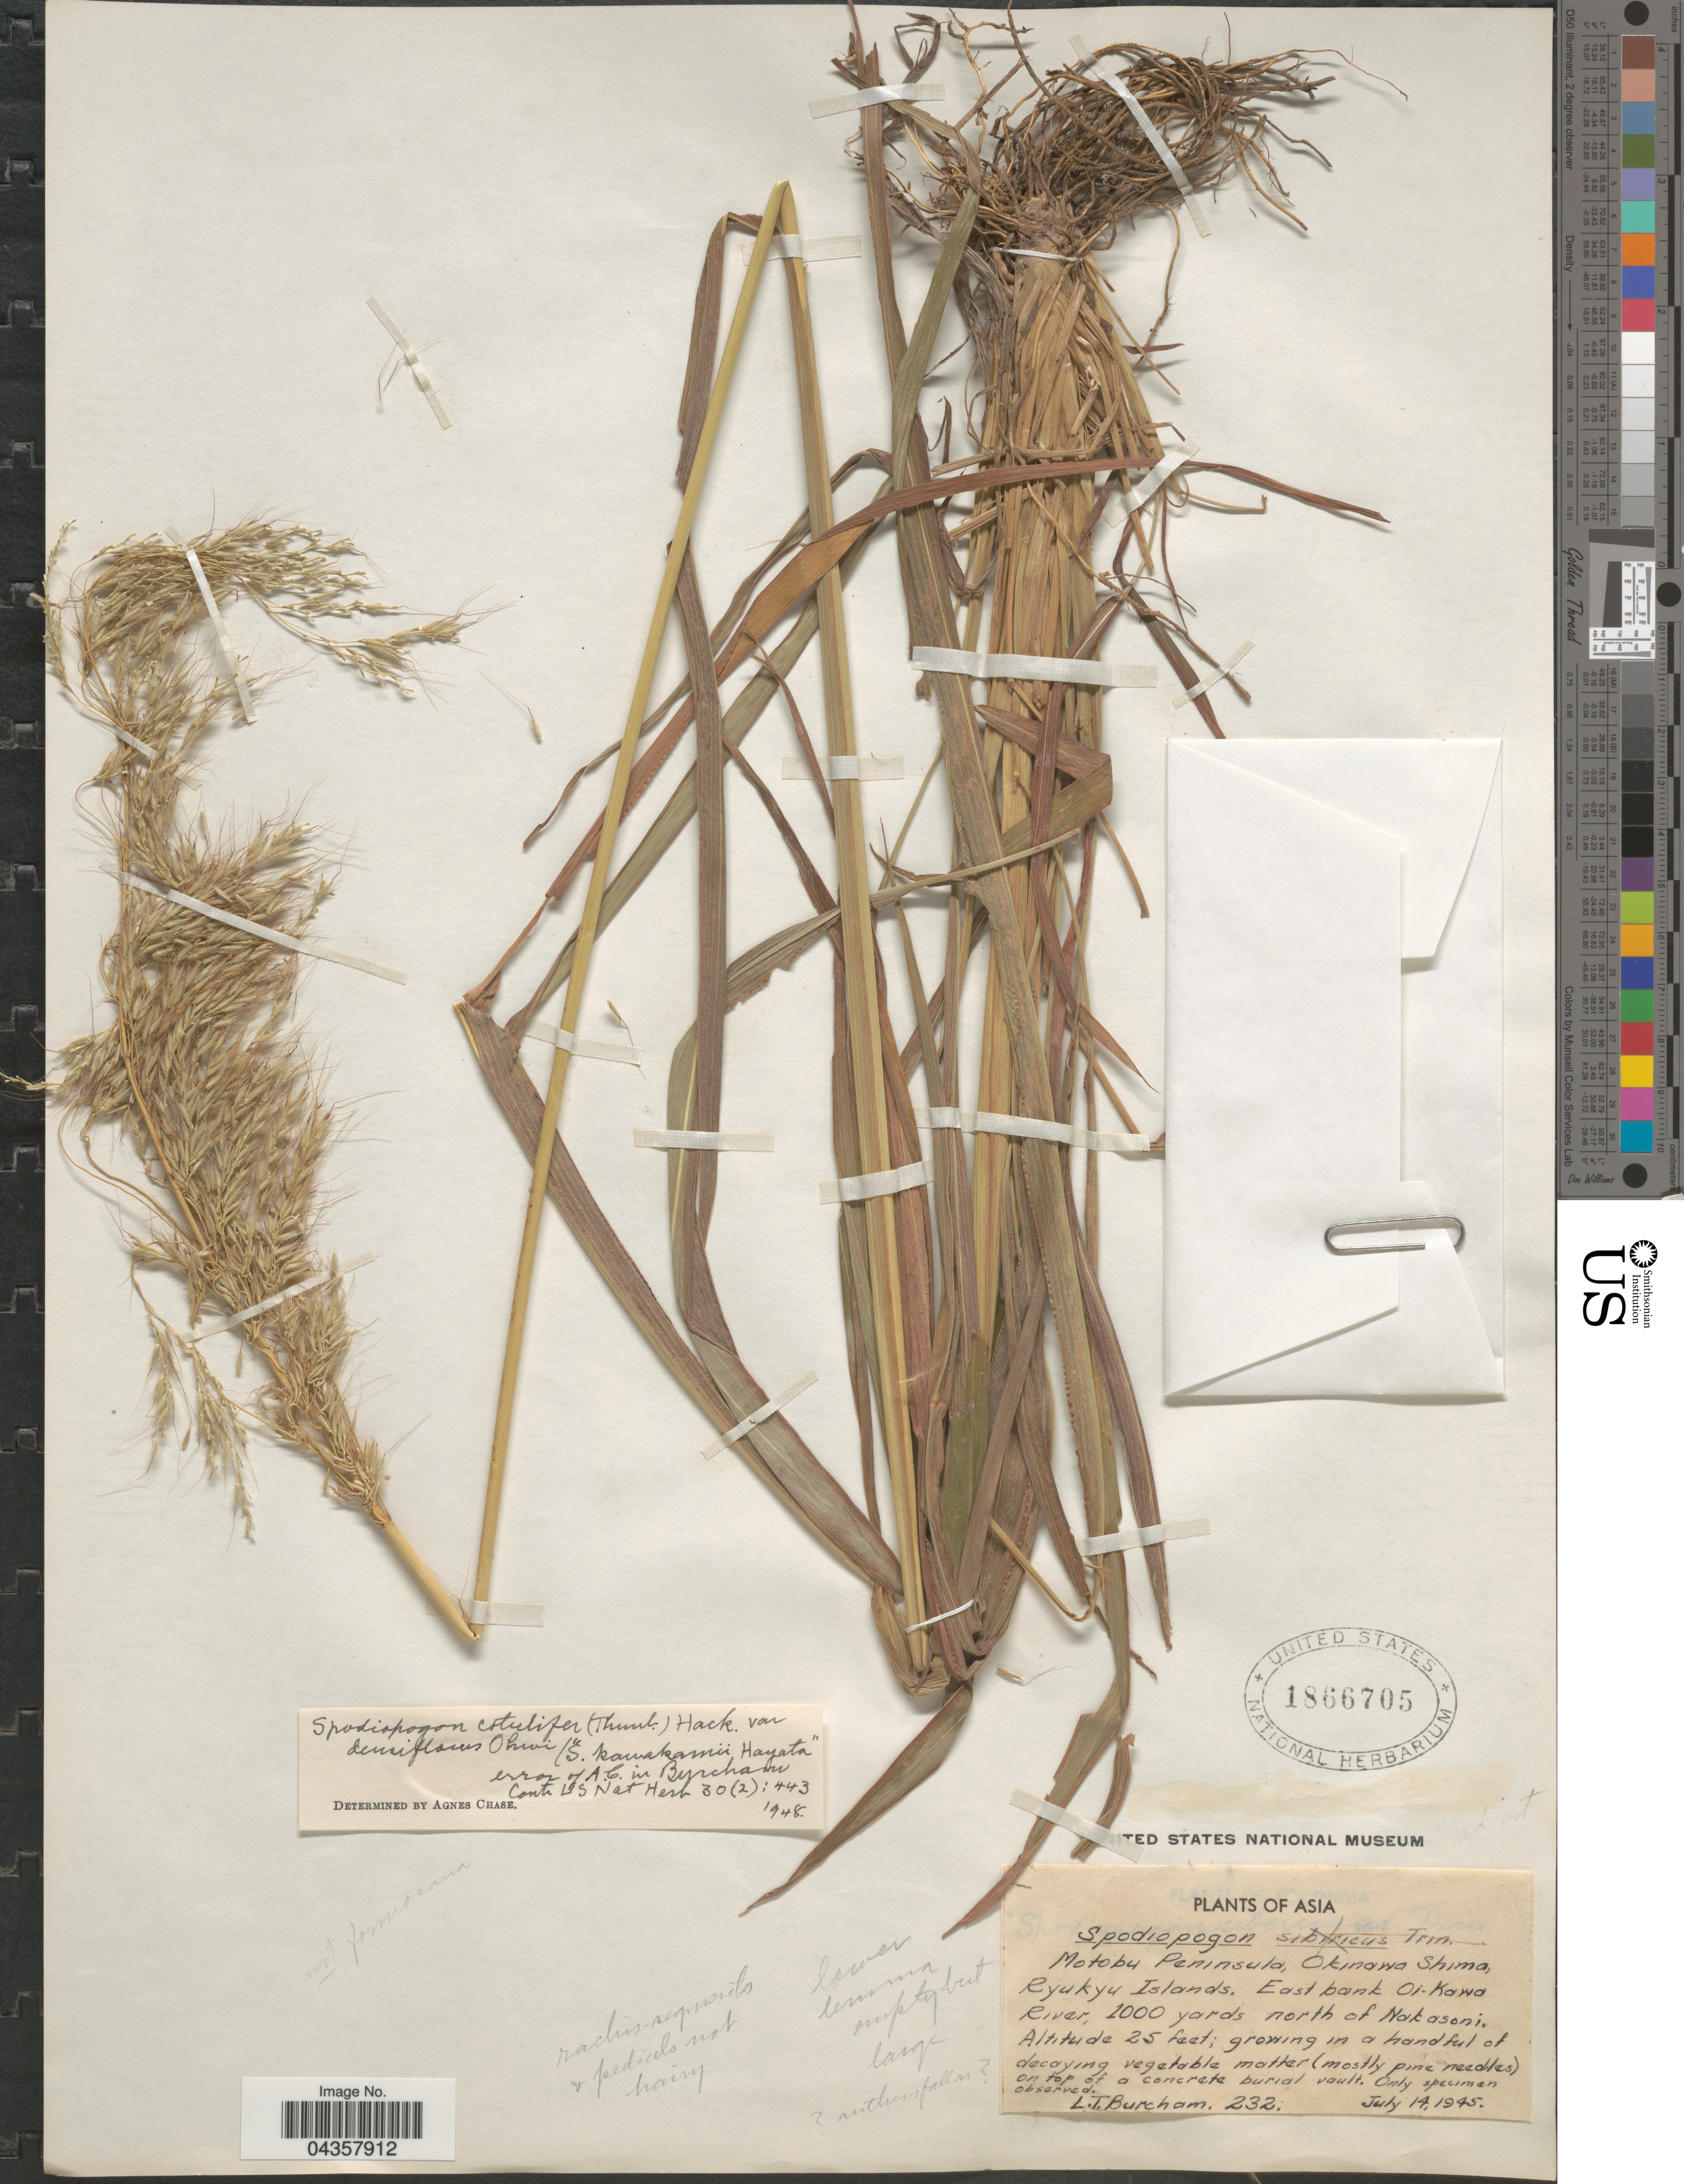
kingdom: Plantae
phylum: Tracheophyta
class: Liliopsida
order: Poales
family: Poaceae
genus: Spodiopogon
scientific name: Spodiopogon cotulifer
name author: (Thunb.) Hack.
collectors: L. Burcham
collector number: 232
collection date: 1945-07-14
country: Japan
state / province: Okinawa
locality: Motobu Peninsula, Okinawa Shima, Ryukyu Islands. East bank Oi-Kawa River, 1000 yards north of Nakasoni.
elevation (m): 8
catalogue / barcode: US 1866705